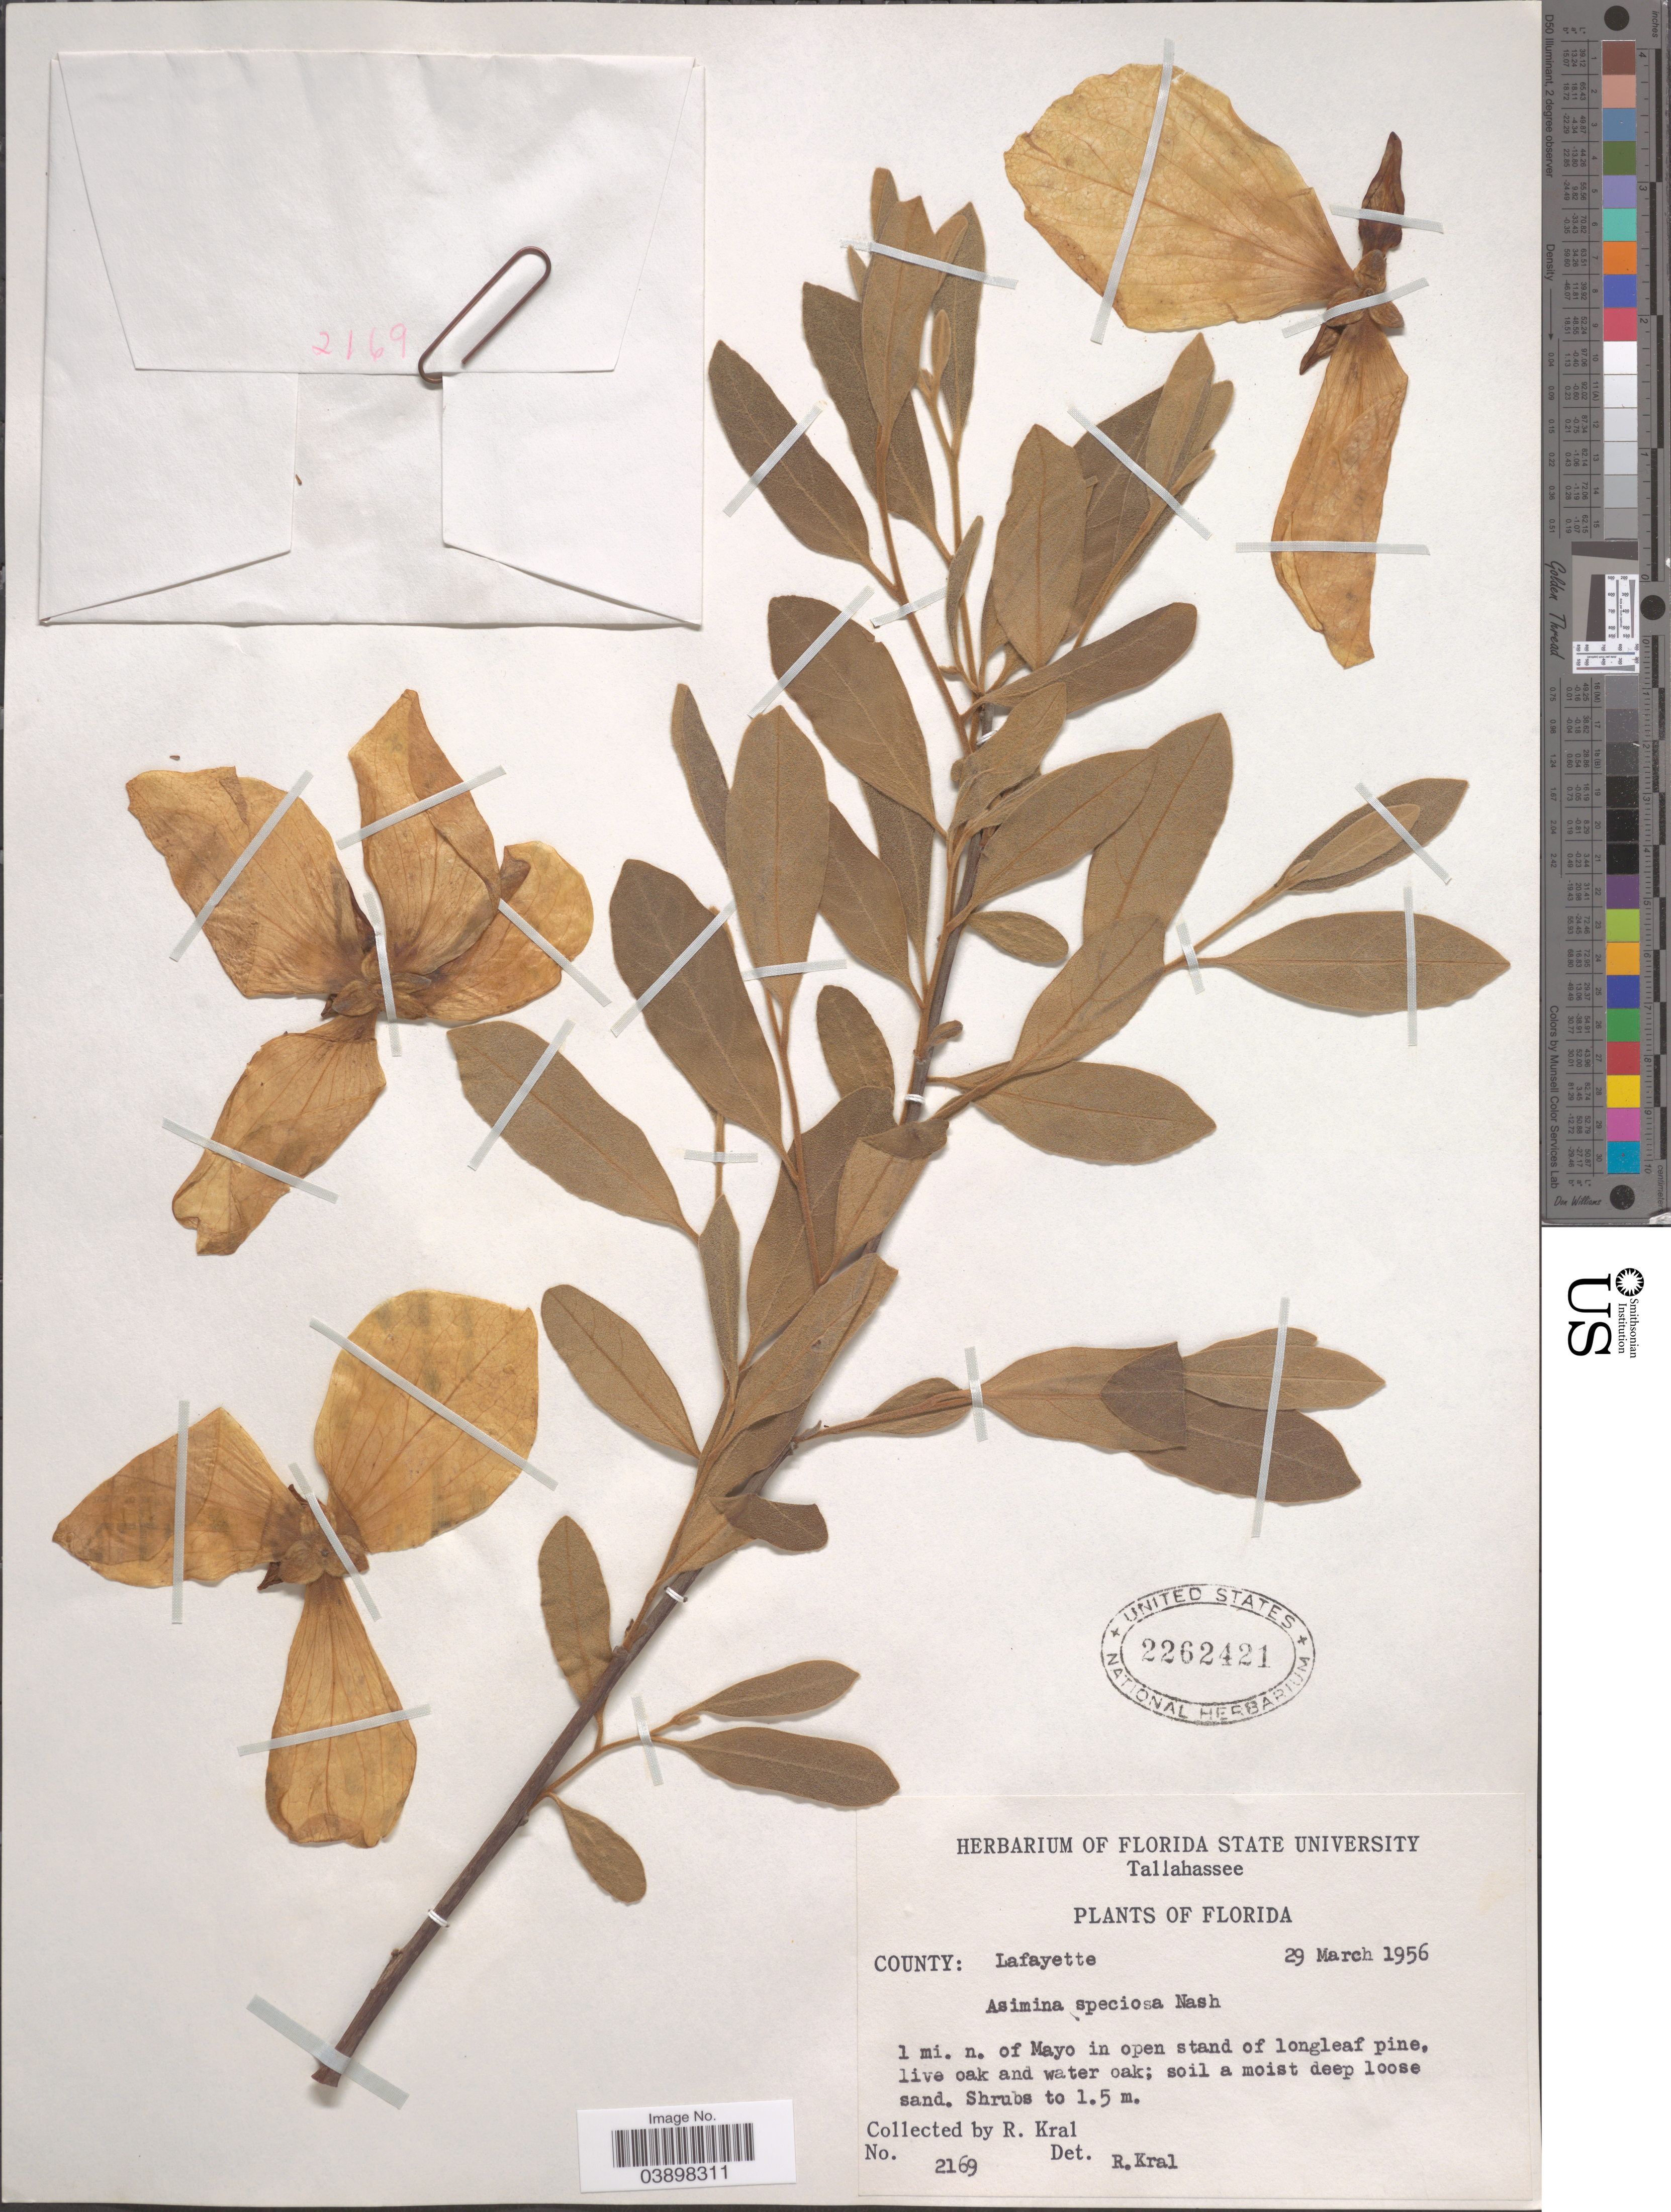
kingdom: Plantae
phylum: Tracheophyta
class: Magnoliopsida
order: Magnoliales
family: Annonaceae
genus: Asimina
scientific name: Asimina speciosa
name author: Nash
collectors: R. Kral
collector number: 2169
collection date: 1956-03-29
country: United States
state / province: Florida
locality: County: Lafayette. 1 mi. n. of Mayo.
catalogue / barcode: US 2262421